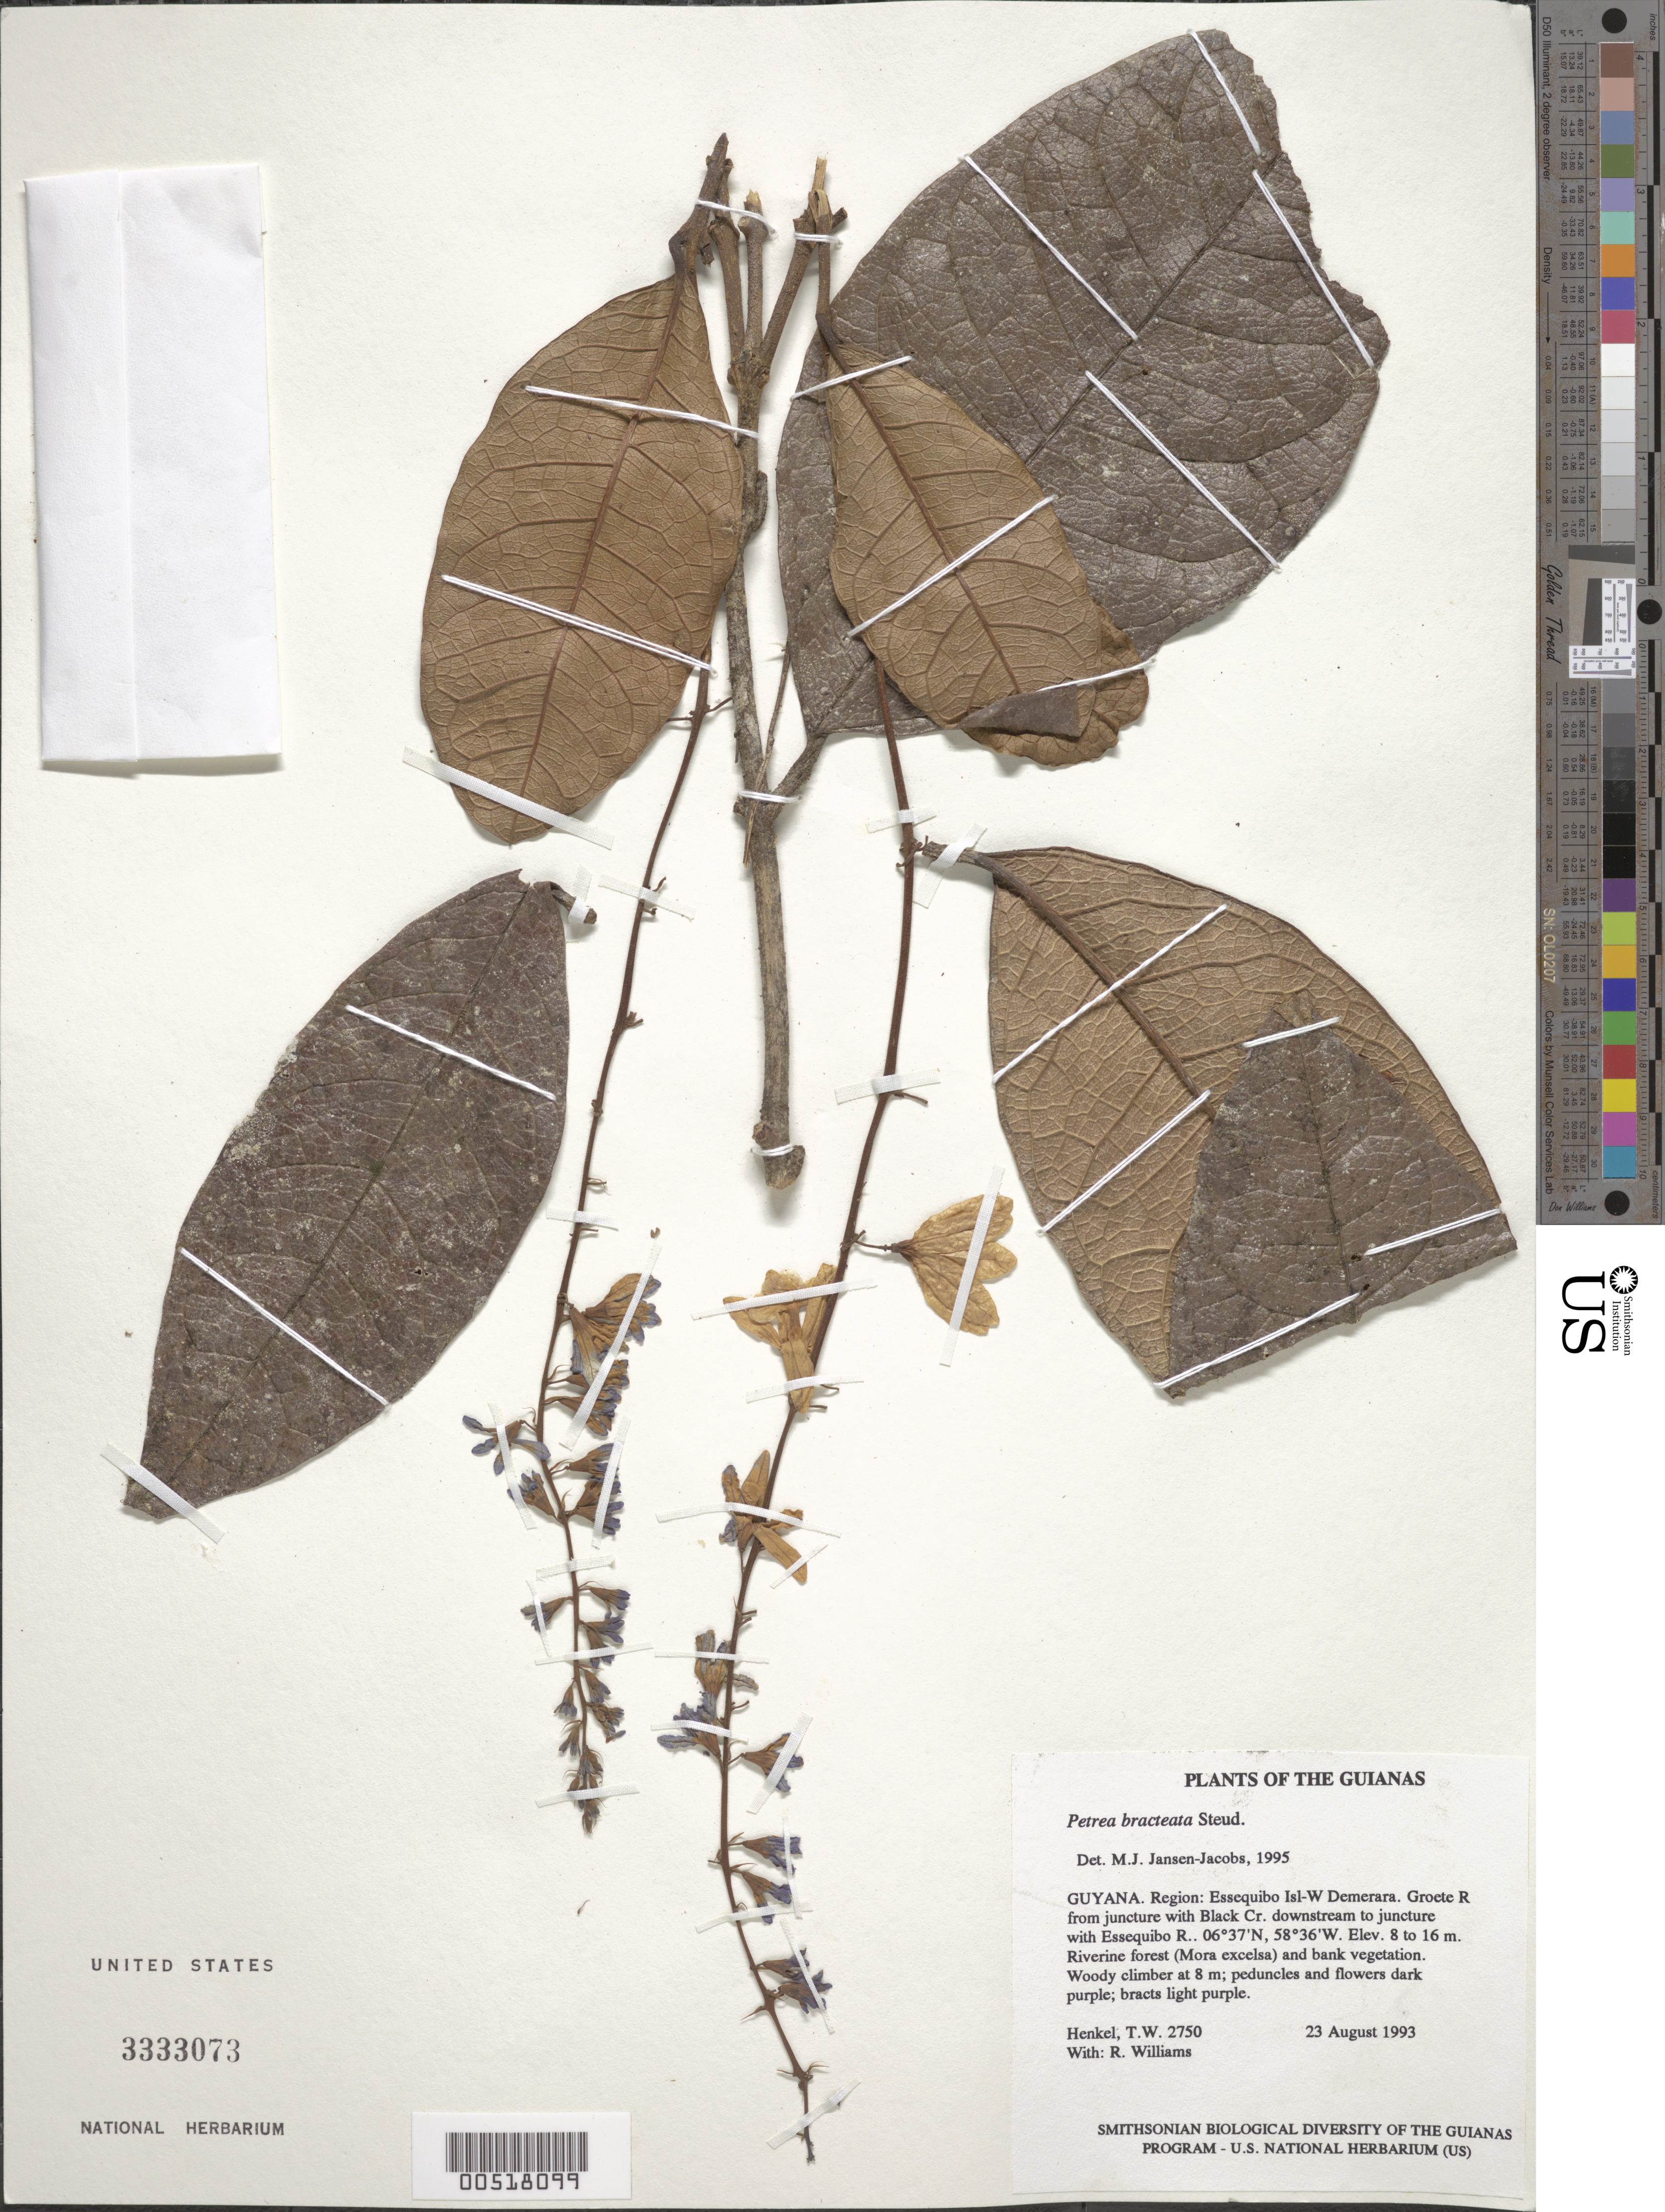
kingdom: Plantae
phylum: Tracheophyta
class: Magnoliopsida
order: Lamiales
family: Verbenaceae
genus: Petrea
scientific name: Petrea bracteata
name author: Steud.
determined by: Jansen-Jacobs, M. J., (U), Nationaal Herbarium Nederland, Utrecht University branch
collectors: T. Henkel & R. Williams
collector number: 2750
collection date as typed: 23 August 1993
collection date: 1993-08-23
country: Guyana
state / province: Essequibo Isl-W. Demerara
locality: Groete R from juncture with Black Cr. downstream to juncture with Essequibo R.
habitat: Riverine forest (Mora excelsa) and bank vegetation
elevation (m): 8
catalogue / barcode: US 3333073